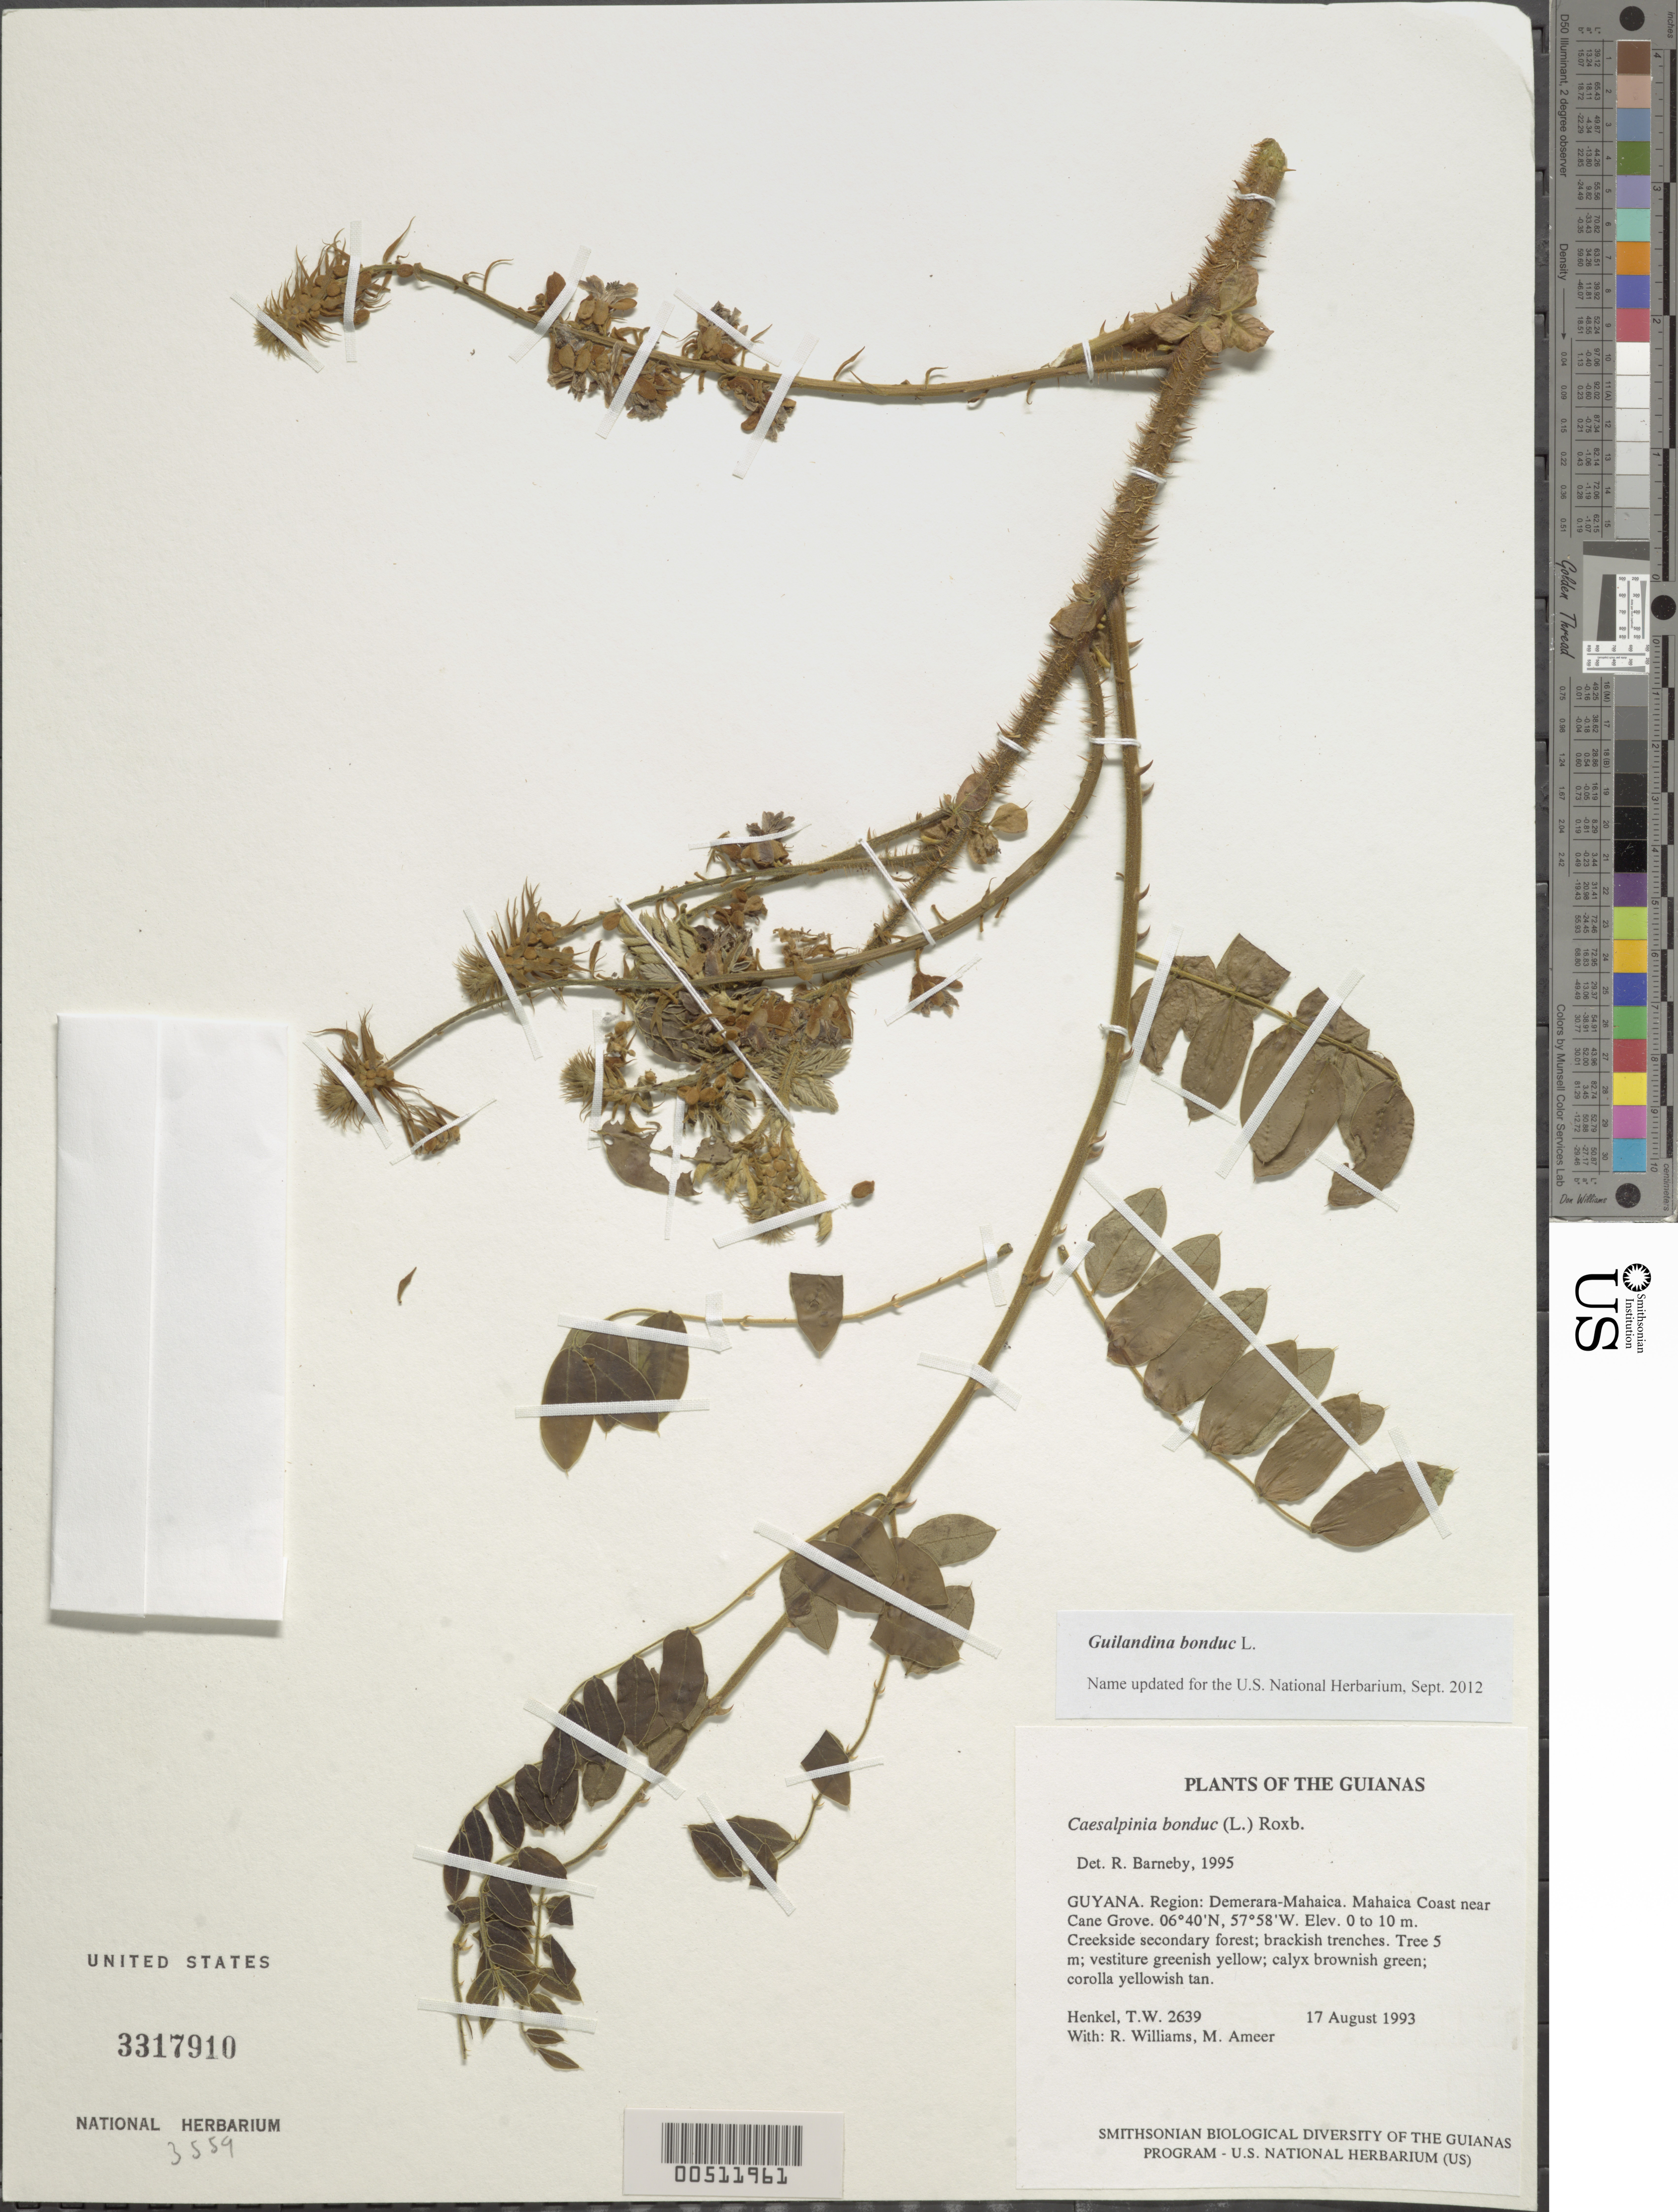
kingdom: Plantae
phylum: Tracheophyta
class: Magnoliopsida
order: Fabales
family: Fabaceae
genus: Guilandina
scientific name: Guilandina bonduc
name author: L.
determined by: Barneby, Rupert C., (NY)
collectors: T. Henkel, R. Williams & M. Ameer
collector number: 2639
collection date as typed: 17 August 1993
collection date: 1993-08-17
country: Guyana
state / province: Demerara-Mahaica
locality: Mahaica Coast near Cane Grove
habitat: Creekside secondary forest; brackish trenches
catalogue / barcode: US 3317910